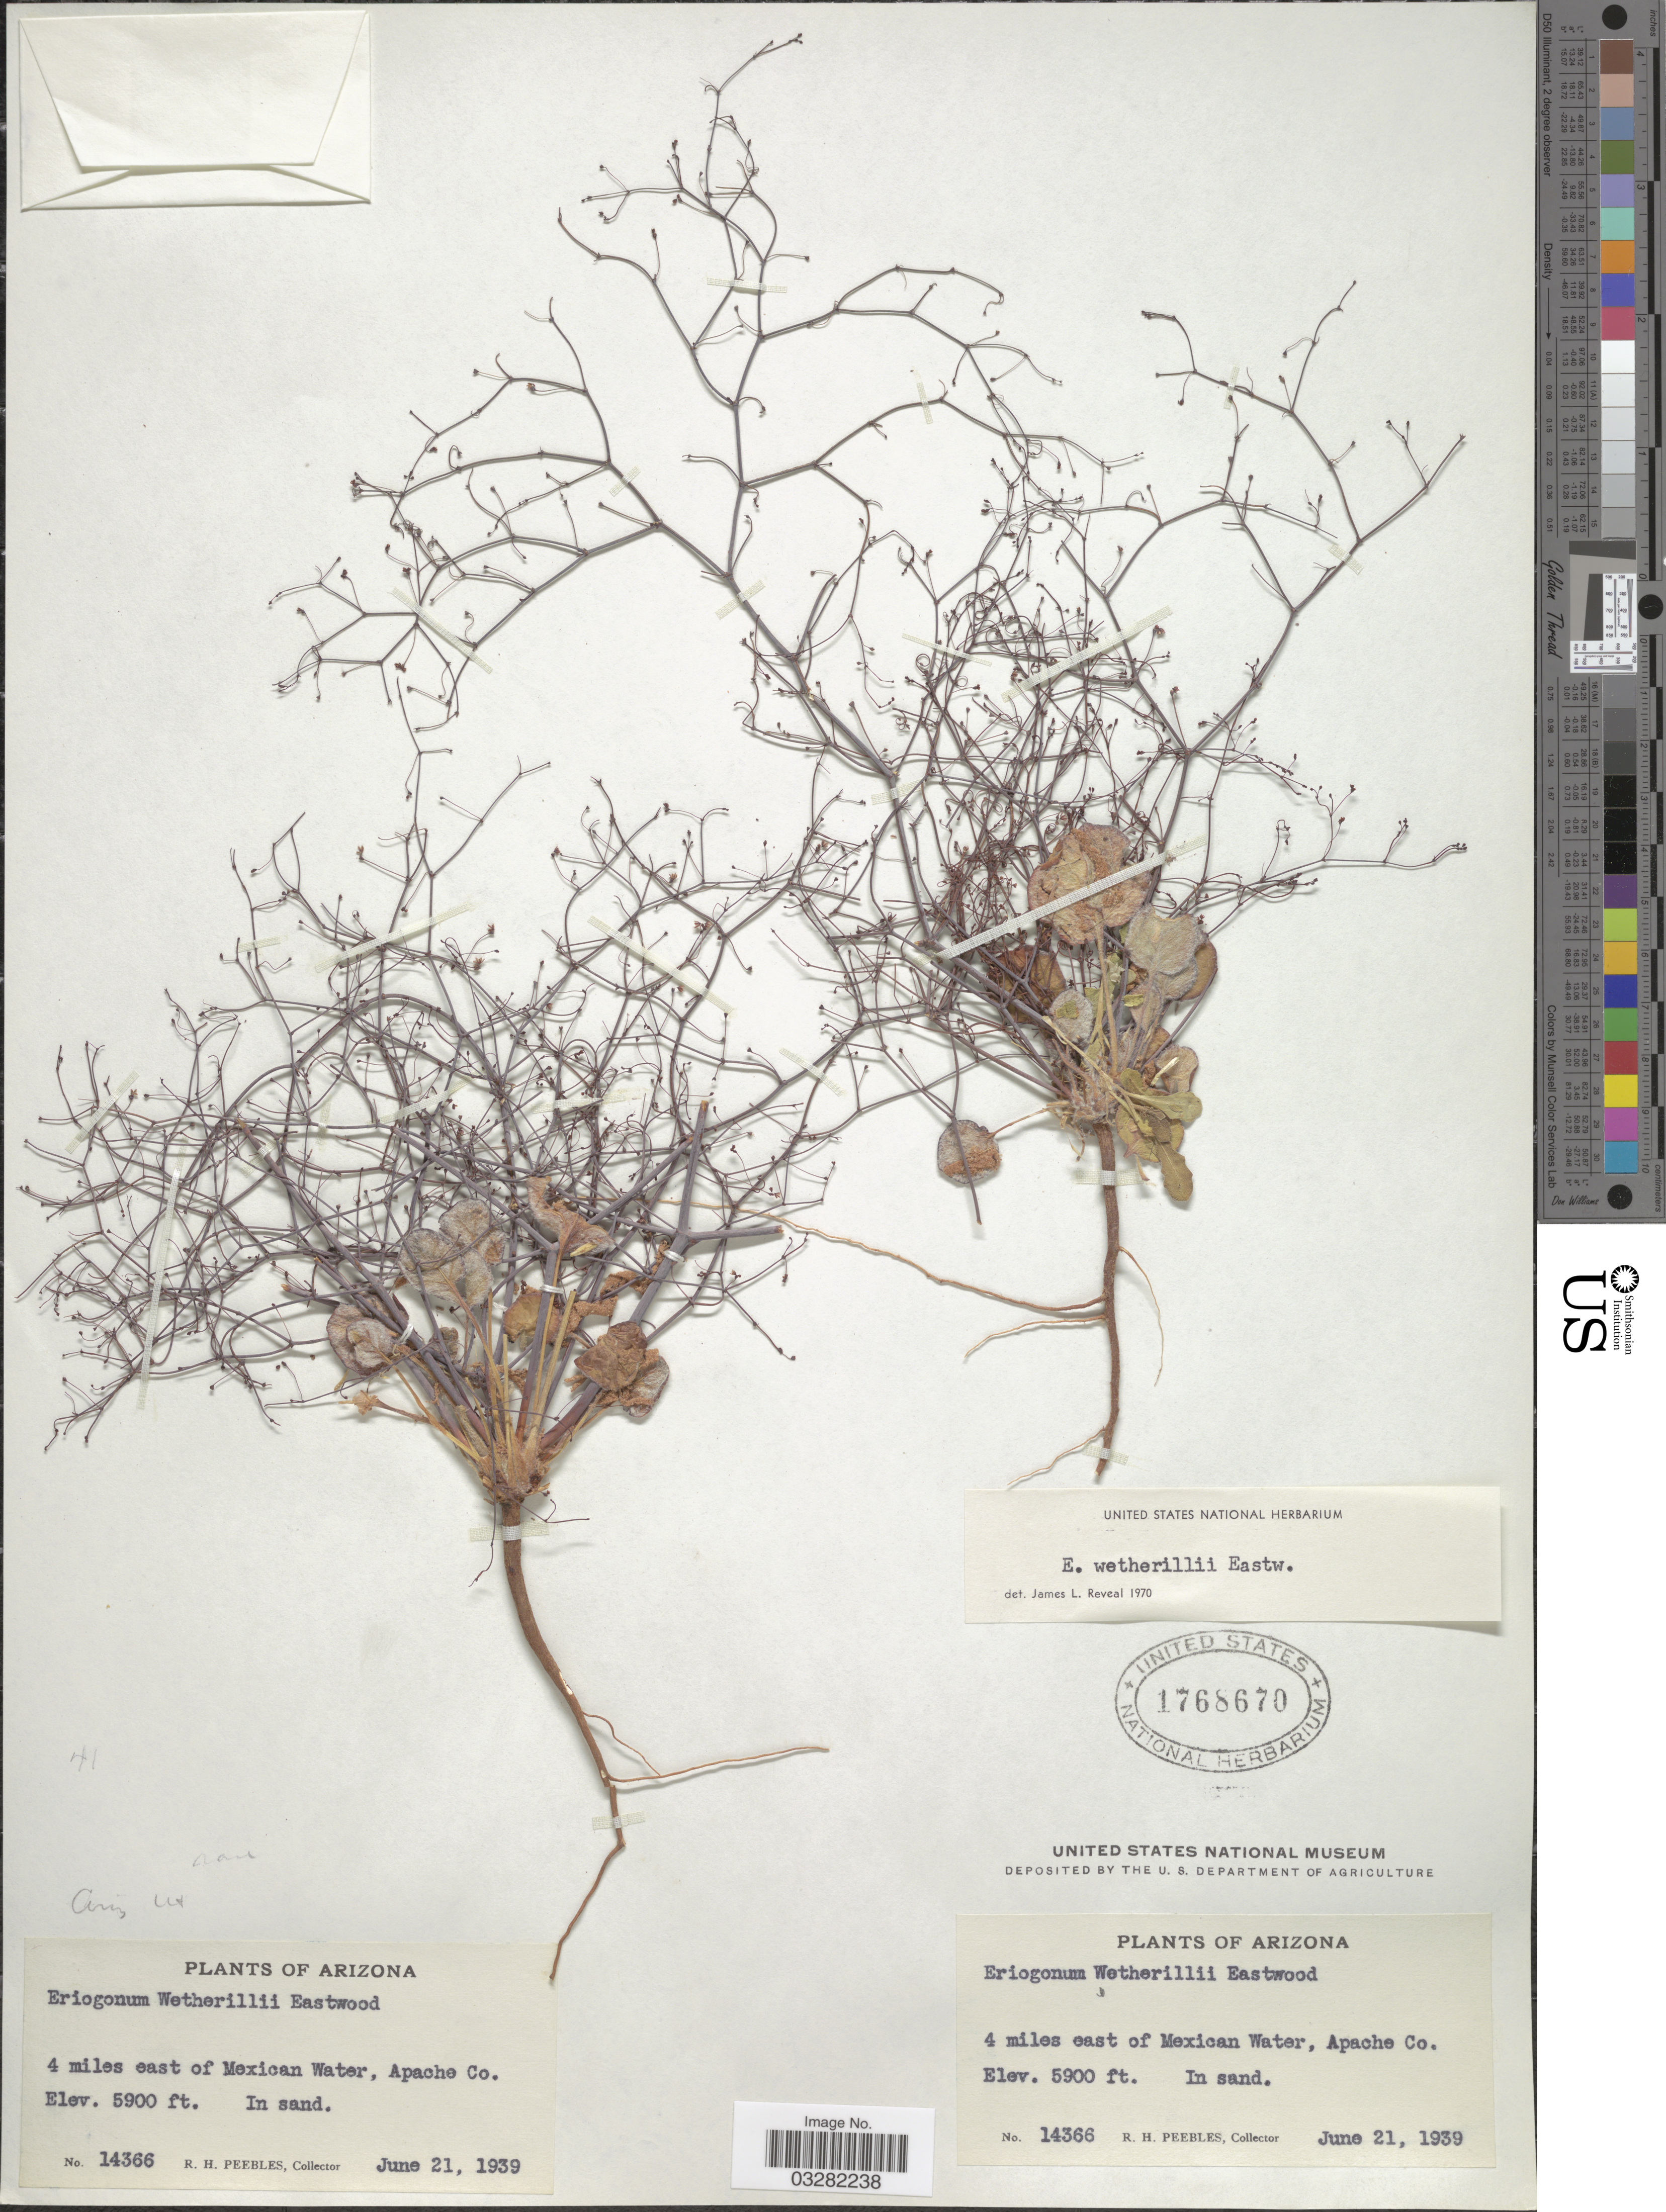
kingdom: Plantae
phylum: Tracheophyta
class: Magnoliopsida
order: Caryophyllales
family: Polygonaceae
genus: Eriogonum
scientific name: Eriogonum wetherillii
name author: Eastw.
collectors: R. H. Peebles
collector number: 14366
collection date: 1939-06-21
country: United States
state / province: Arizona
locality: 4 miles east of Mexican Water, Apache Co.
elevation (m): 1798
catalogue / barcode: US 1768670